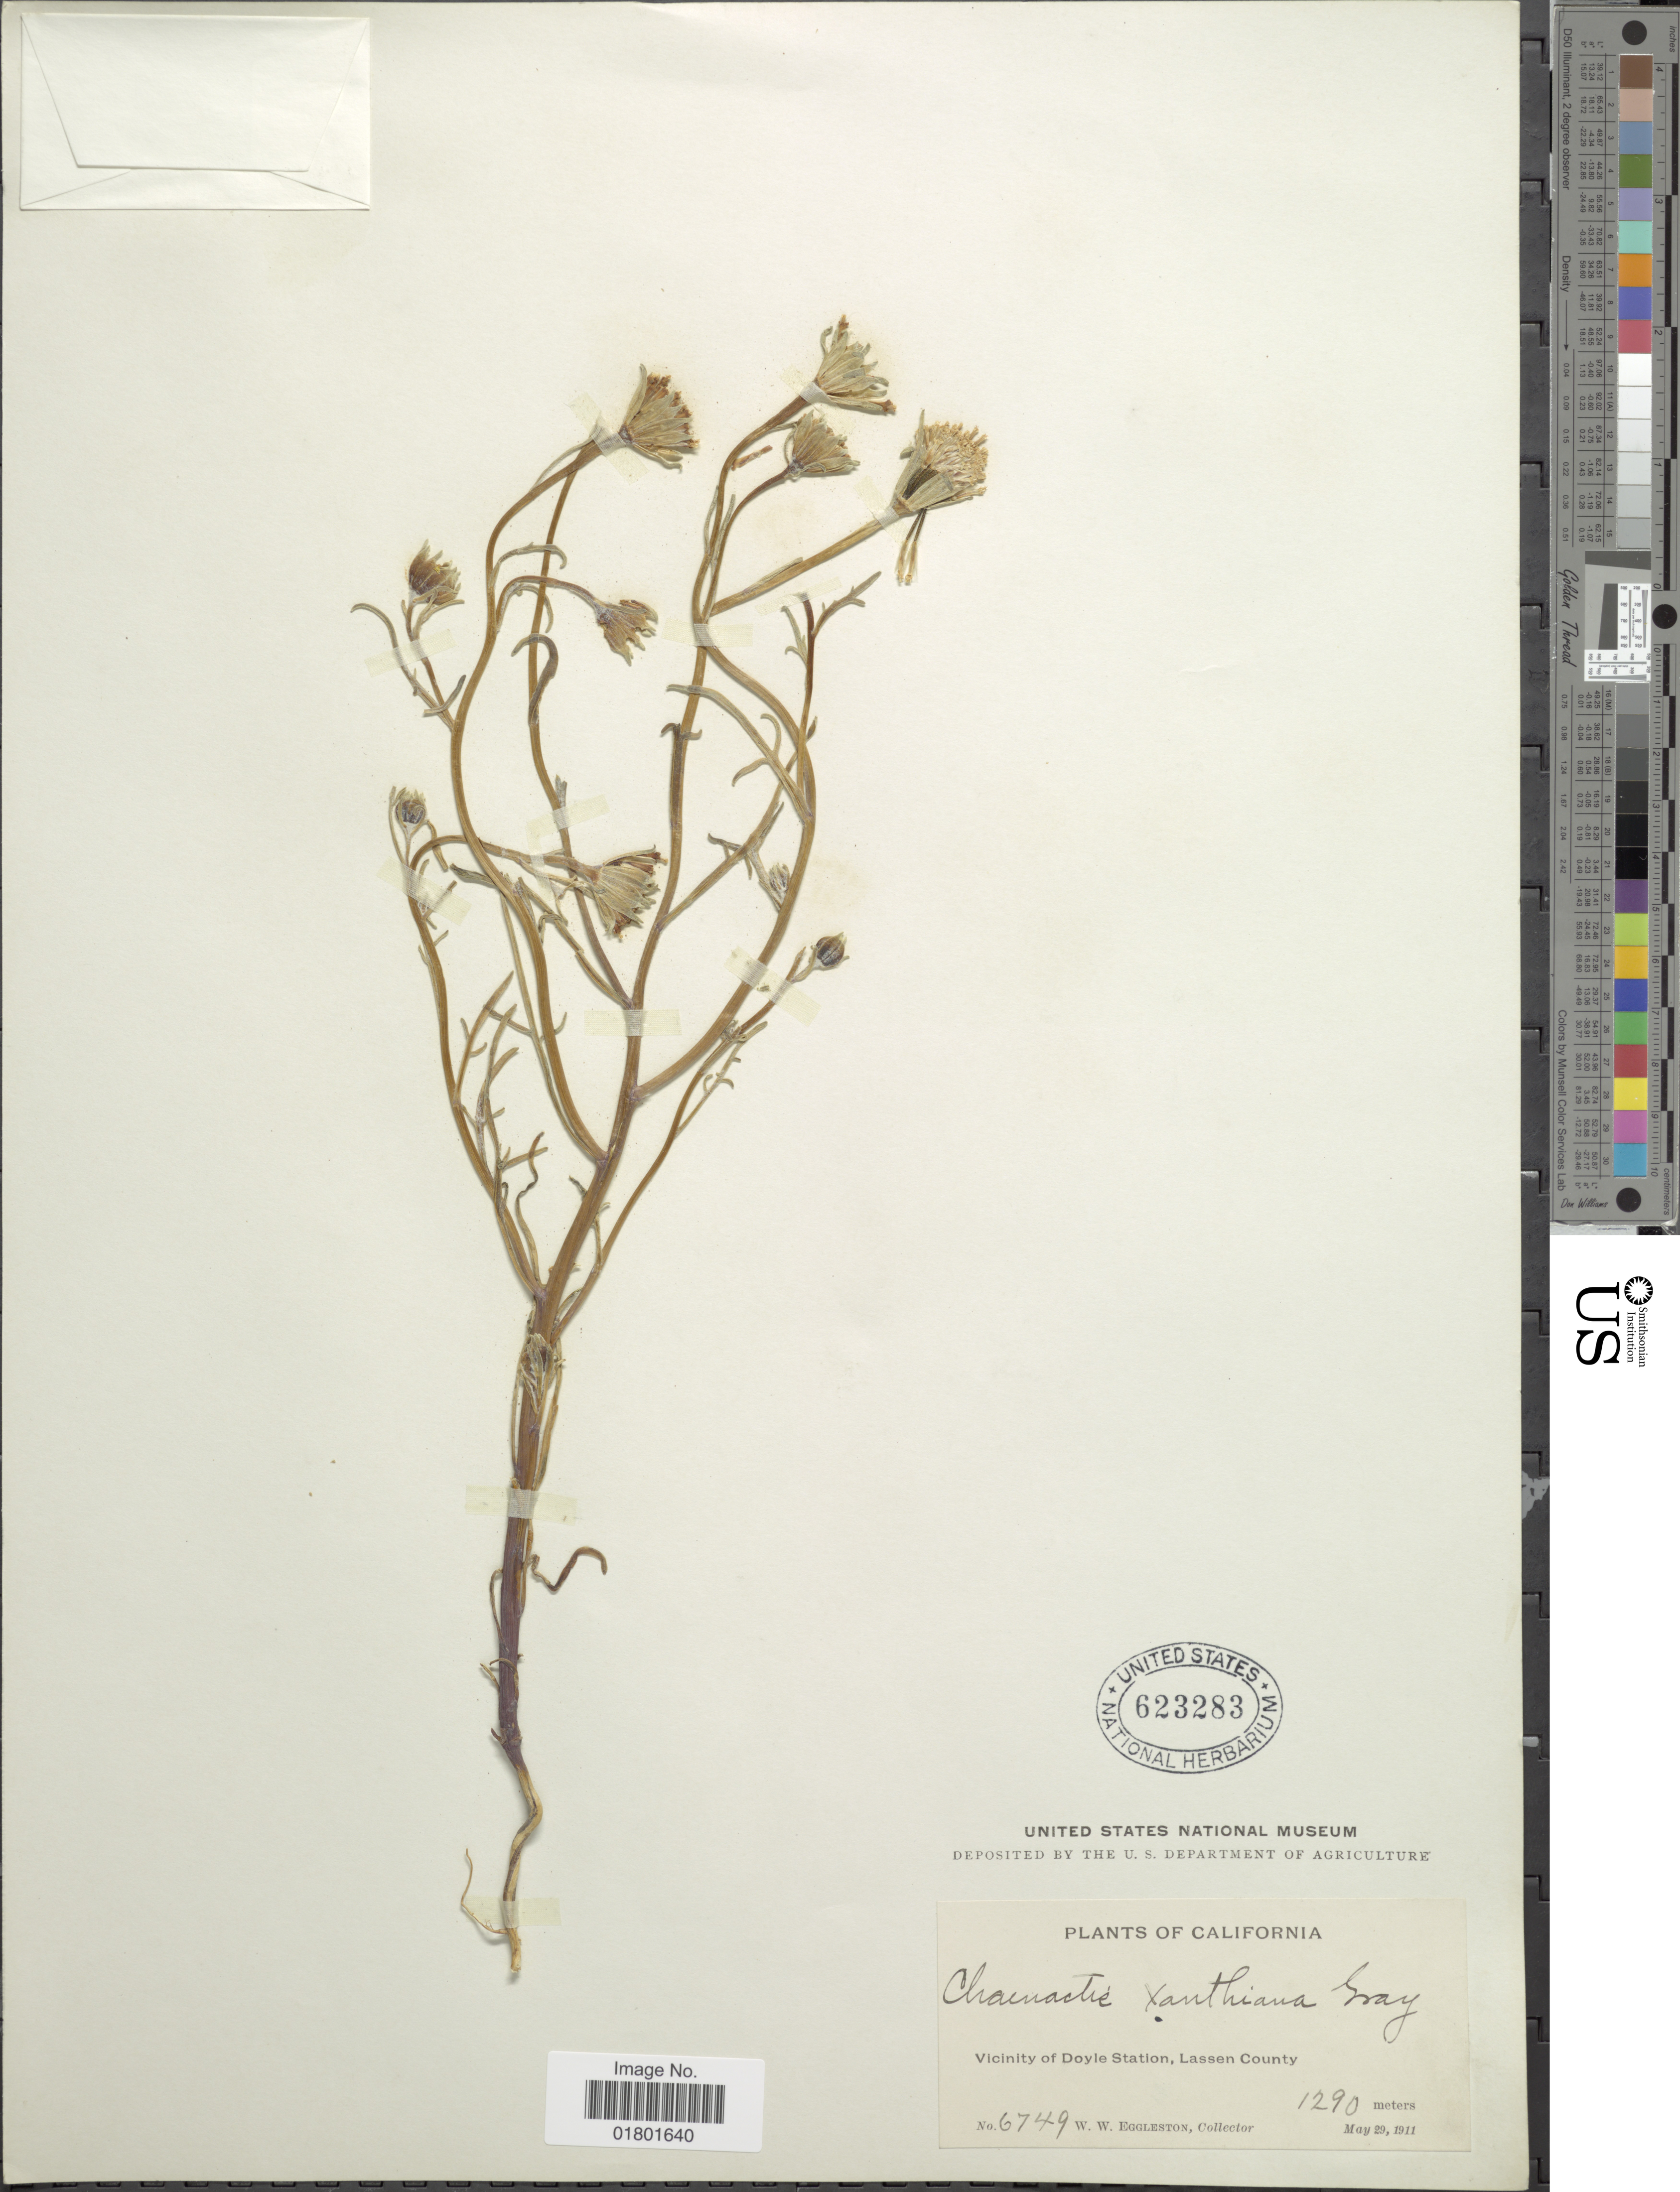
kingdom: Plantae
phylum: Tracheophyta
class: Magnoliopsida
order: Asterales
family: Asteraceae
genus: Chaenactis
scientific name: Chaenactis xantiana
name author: A. Gray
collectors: W. W. Eggleston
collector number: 6749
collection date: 1911-05-29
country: United States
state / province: California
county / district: Lassen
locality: Vicinity of Doyle Station, Lassen County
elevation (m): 1290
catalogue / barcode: US 623283